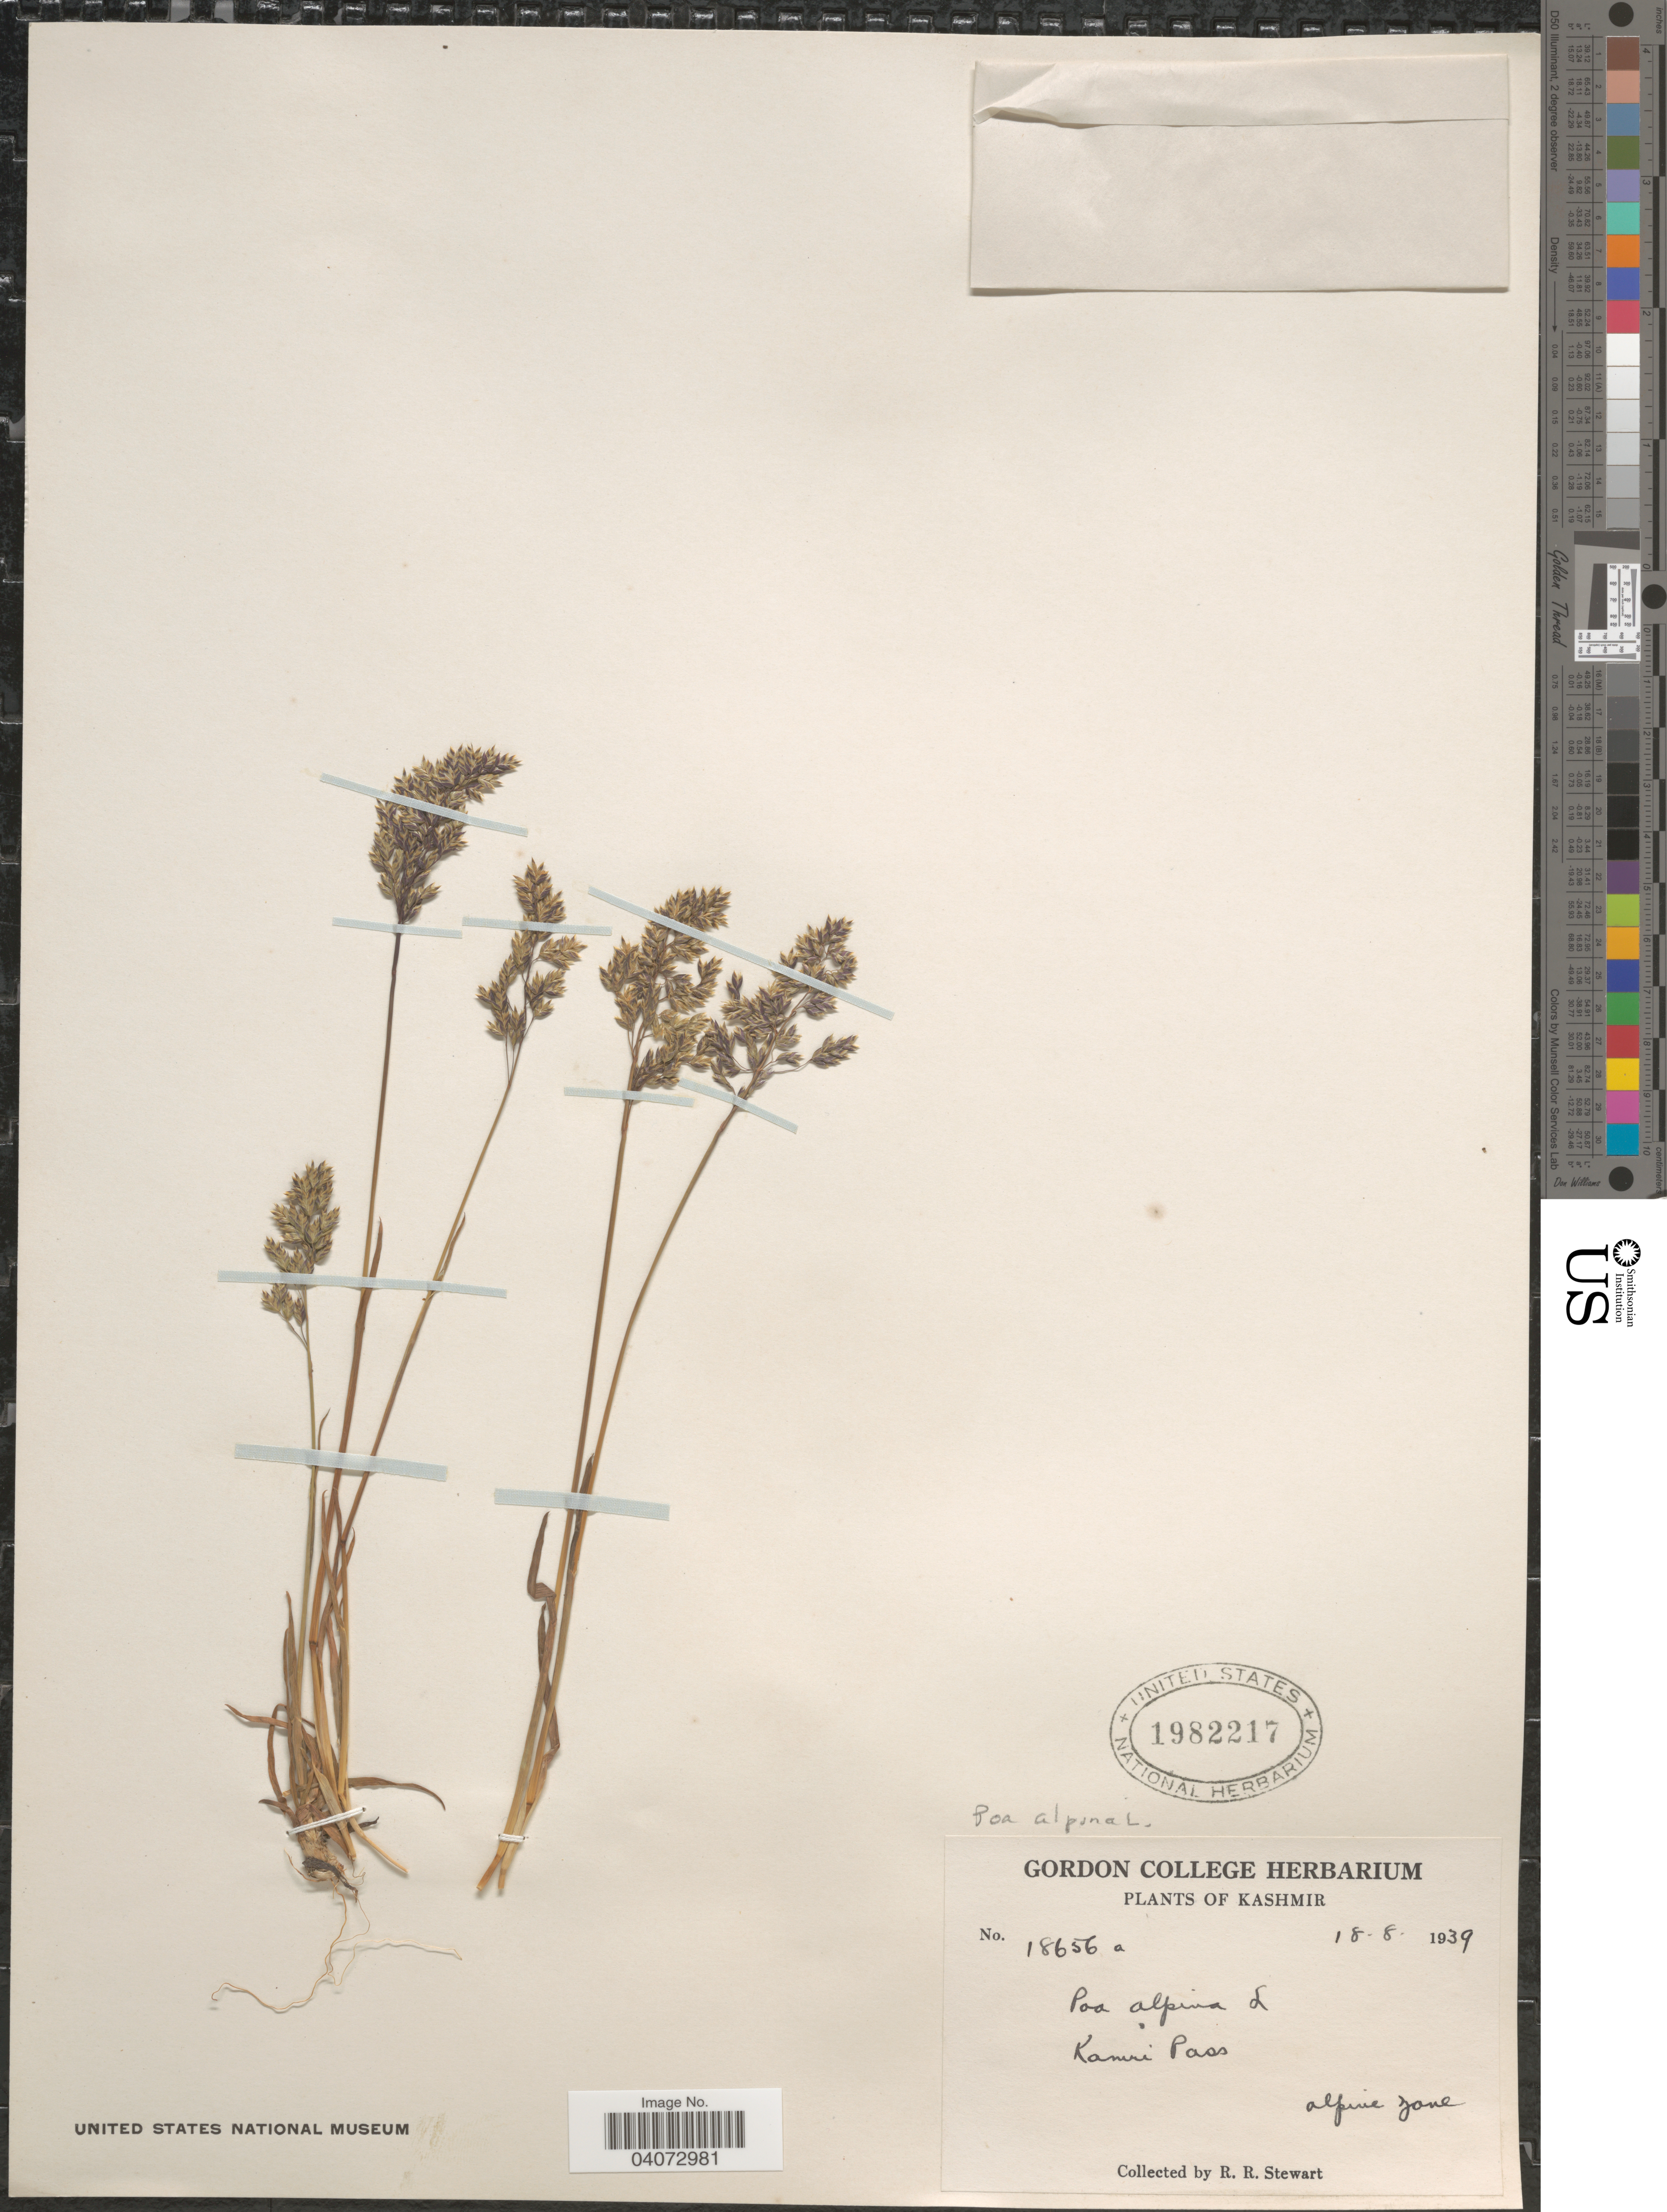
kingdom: Plantae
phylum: Tracheophyta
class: Liliopsida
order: Poales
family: Poaceae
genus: Poa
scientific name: Poa alpina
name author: L.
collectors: R. Stewart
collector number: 18656a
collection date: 1939-08-18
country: India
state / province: Jammu and Kashmir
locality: Kashmir. Kamri Pass. Alpine zone.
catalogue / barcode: US 1982217